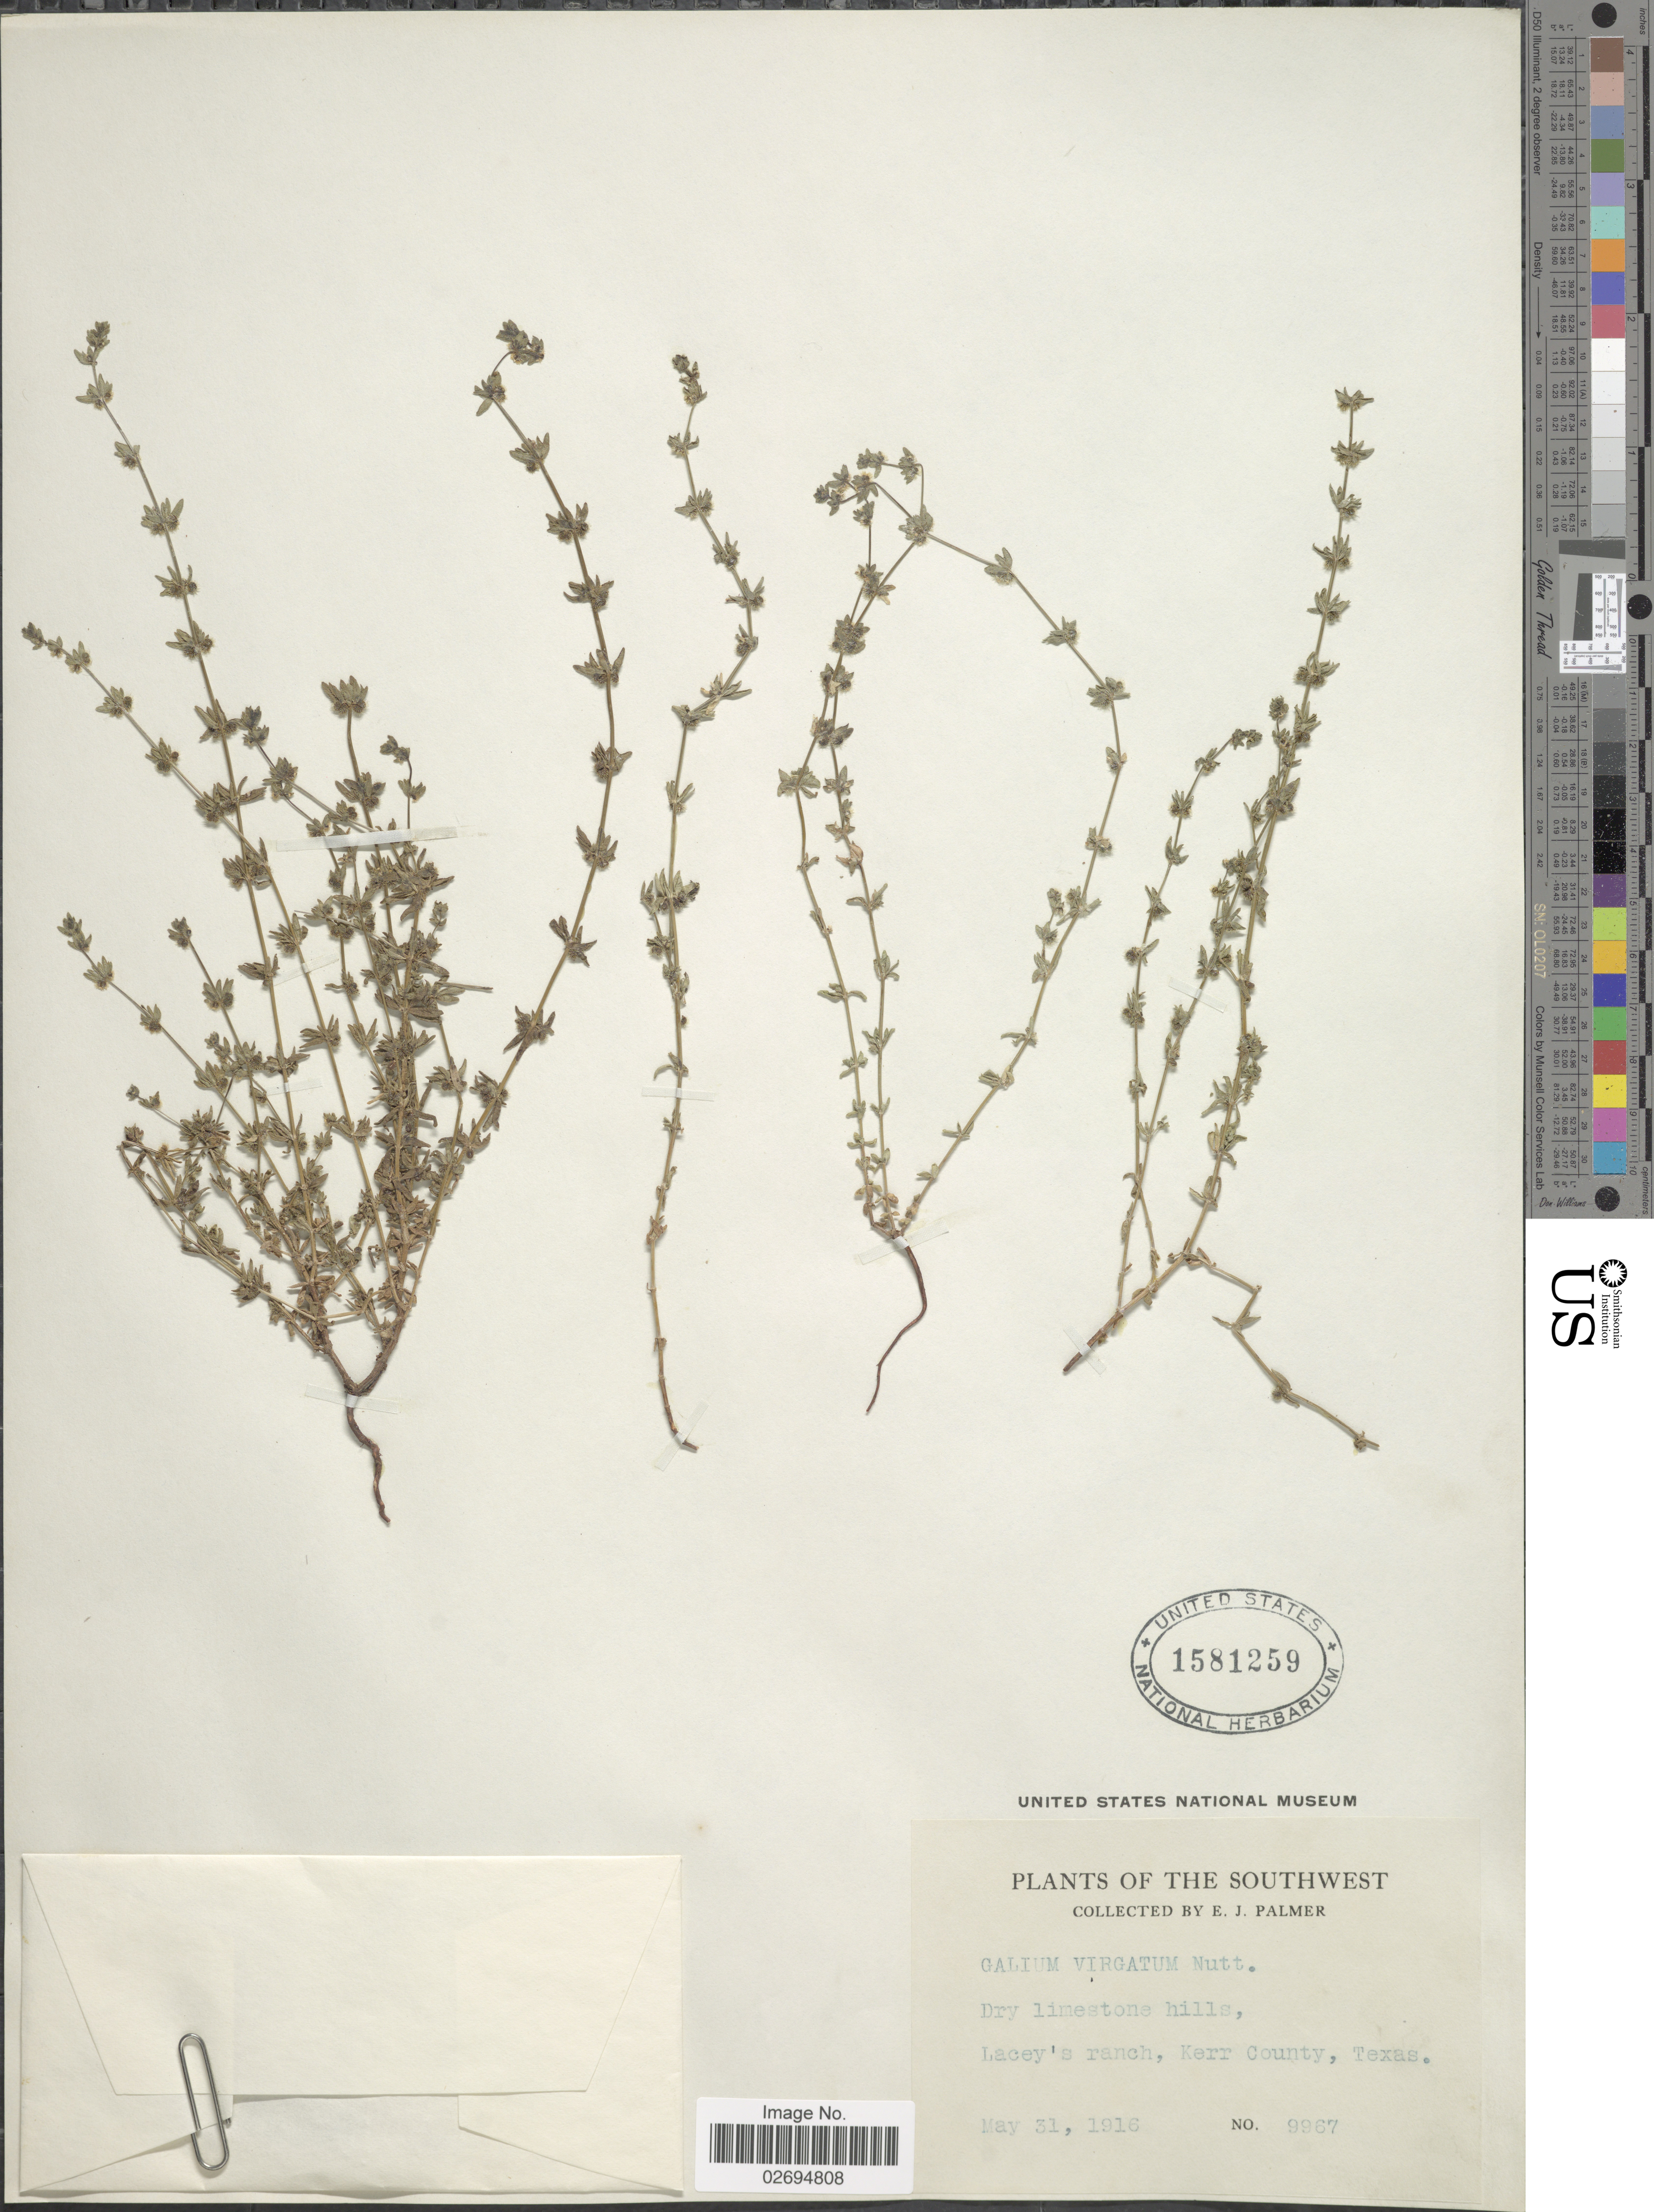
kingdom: Plantae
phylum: Tracheophyta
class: Magnoliopsida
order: Gentianales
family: Rubiaceae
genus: Galium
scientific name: Galium virgatum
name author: Nutt.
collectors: E. J. Palmer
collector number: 9967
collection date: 1916-05-31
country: United States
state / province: Texas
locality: The Southwest, Dry limestone hills, Lacey's ranch, Kerr County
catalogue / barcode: US 1581259